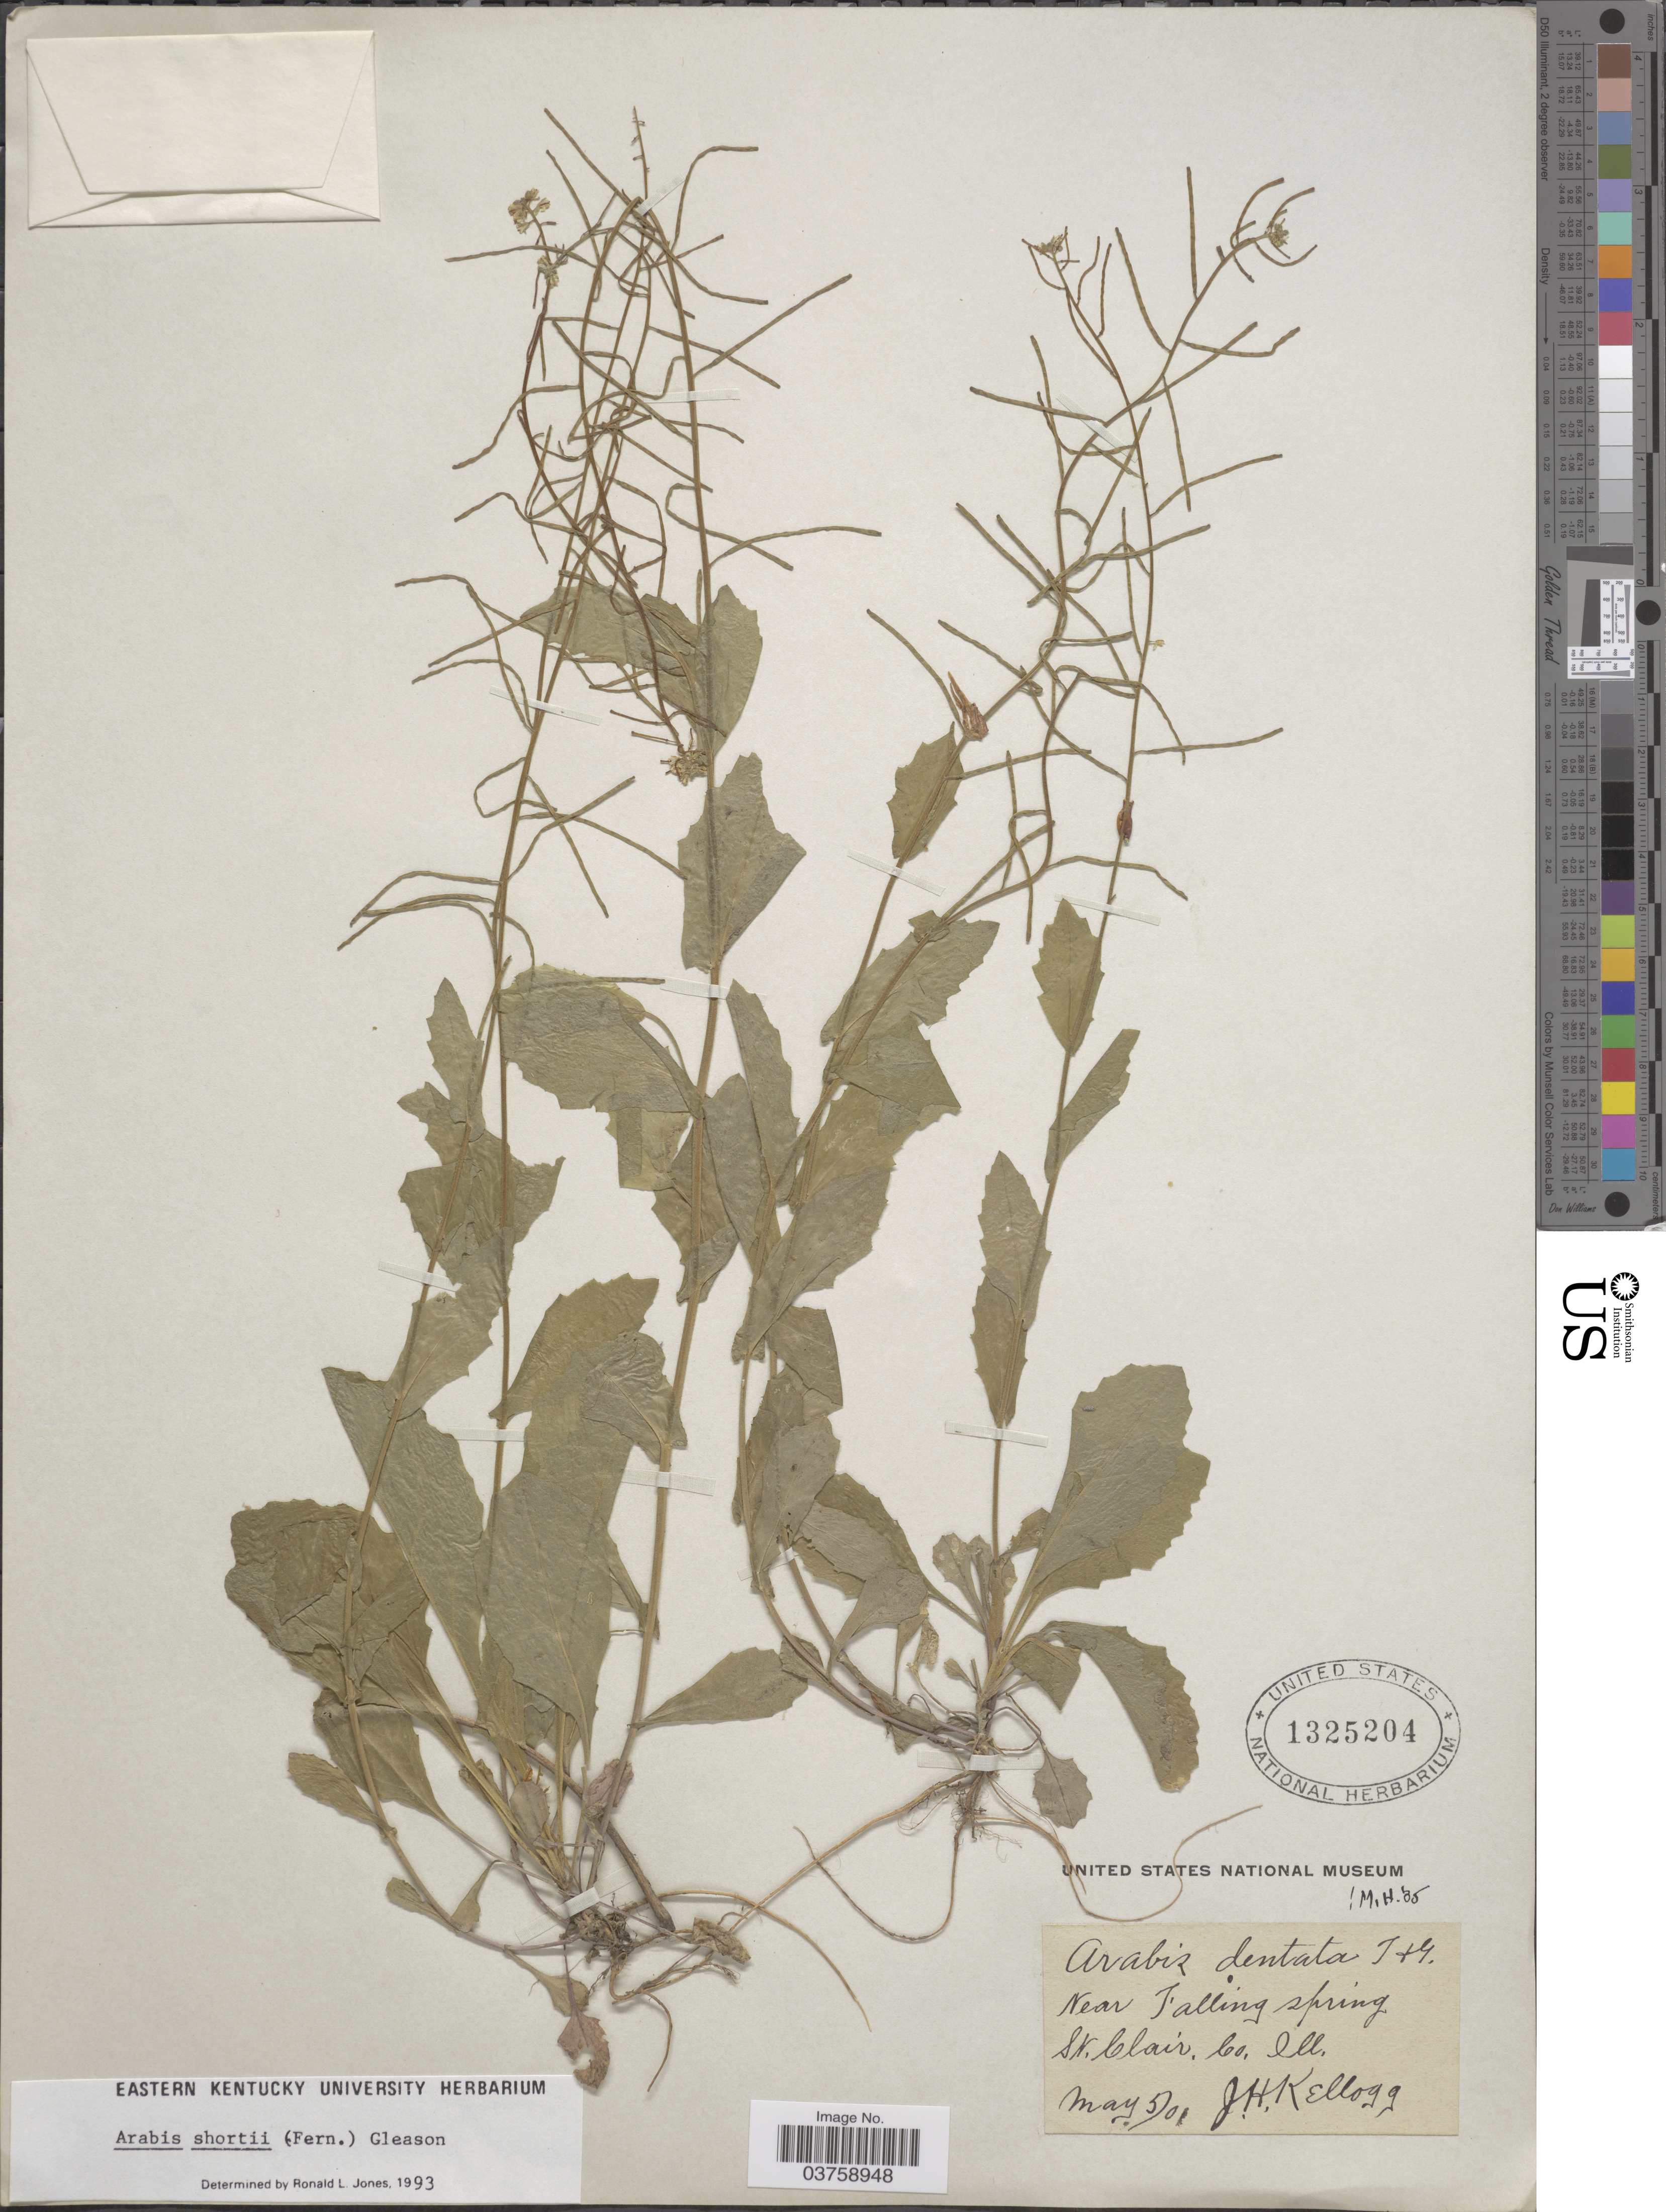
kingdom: Plantae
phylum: Tracheophyta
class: Magnoliopsida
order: Brassicales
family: Brassicaceae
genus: Arabis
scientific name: Arabis shortii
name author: (Fernald) Gleason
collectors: J. H. Kellogg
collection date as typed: Transcribed d/m/y: 5/5/1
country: United States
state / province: Illinois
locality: Near Talling spring. St. Clair, Co.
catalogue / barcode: US 1325204